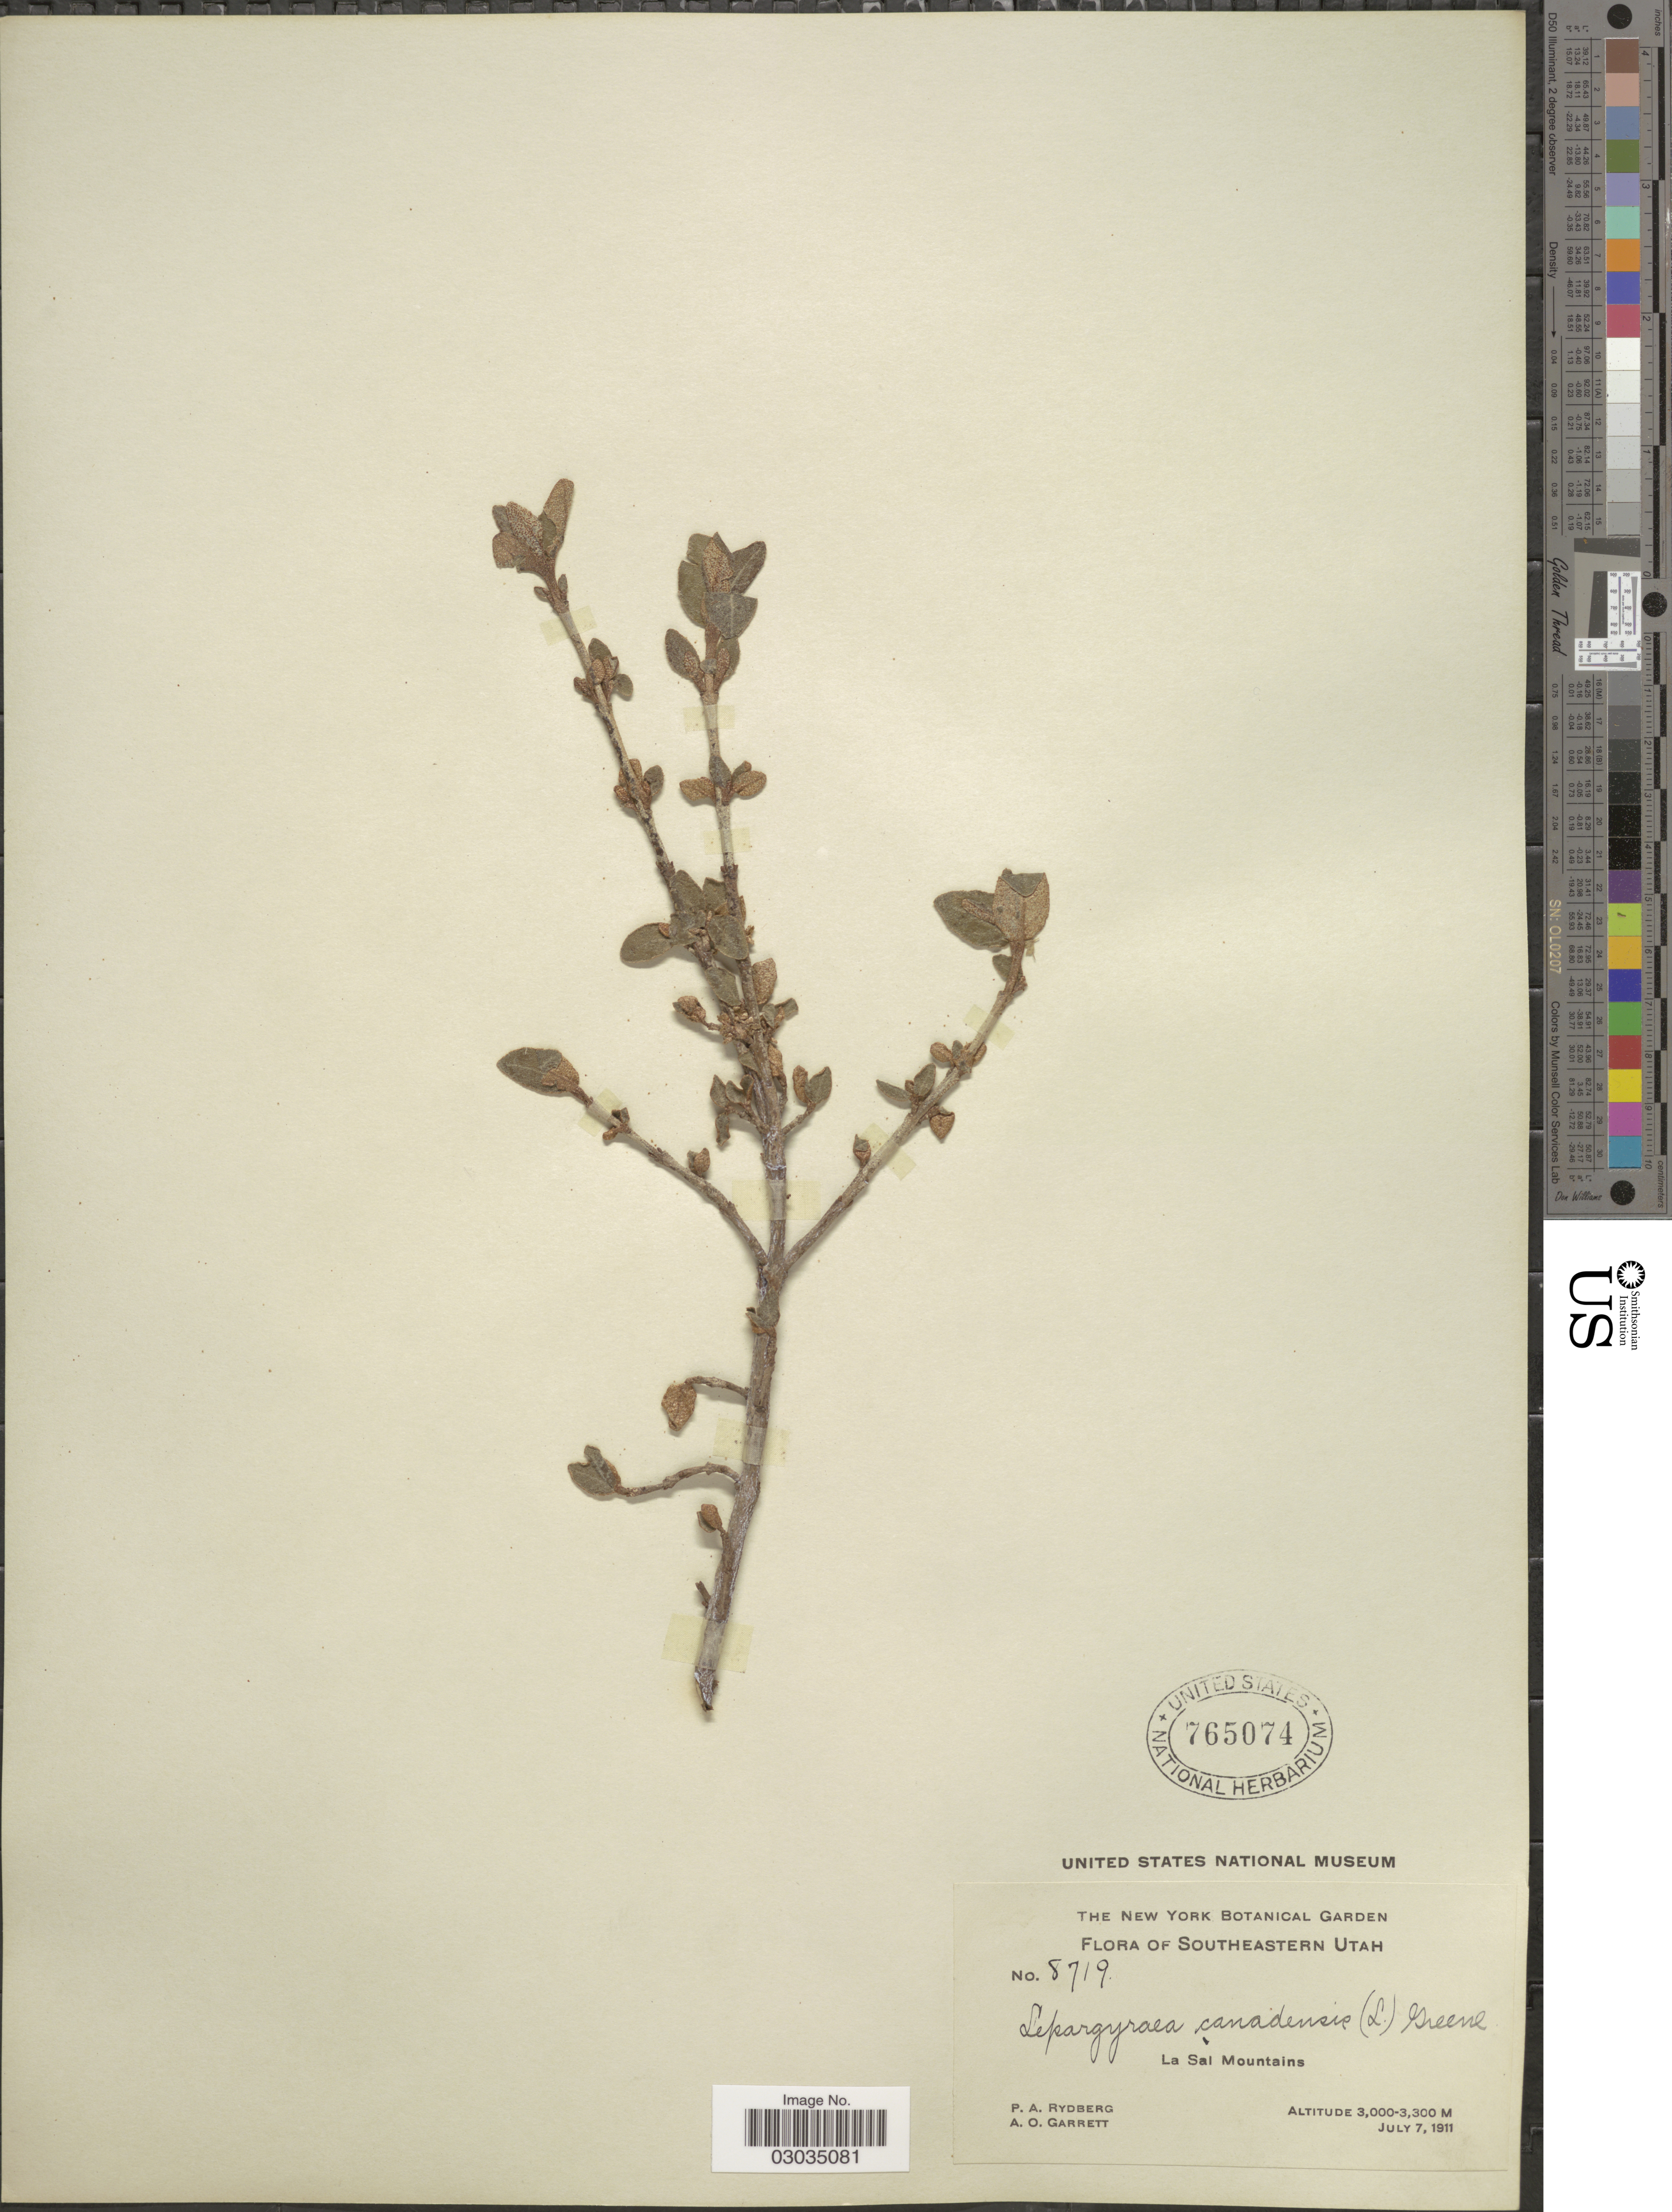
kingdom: Plantae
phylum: Tracheophyta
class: Magnoliopsida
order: Rosales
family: Elaeagnaceae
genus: Shepherdia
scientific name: Shepherdia canadensis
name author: (L.) Nutt.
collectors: P. A. Rydberg & A. O. Garrett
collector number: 8719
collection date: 1911-07-07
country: United States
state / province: Utah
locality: Southeastern Utah, La Sal Mountains.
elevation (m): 3000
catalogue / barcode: US 765074